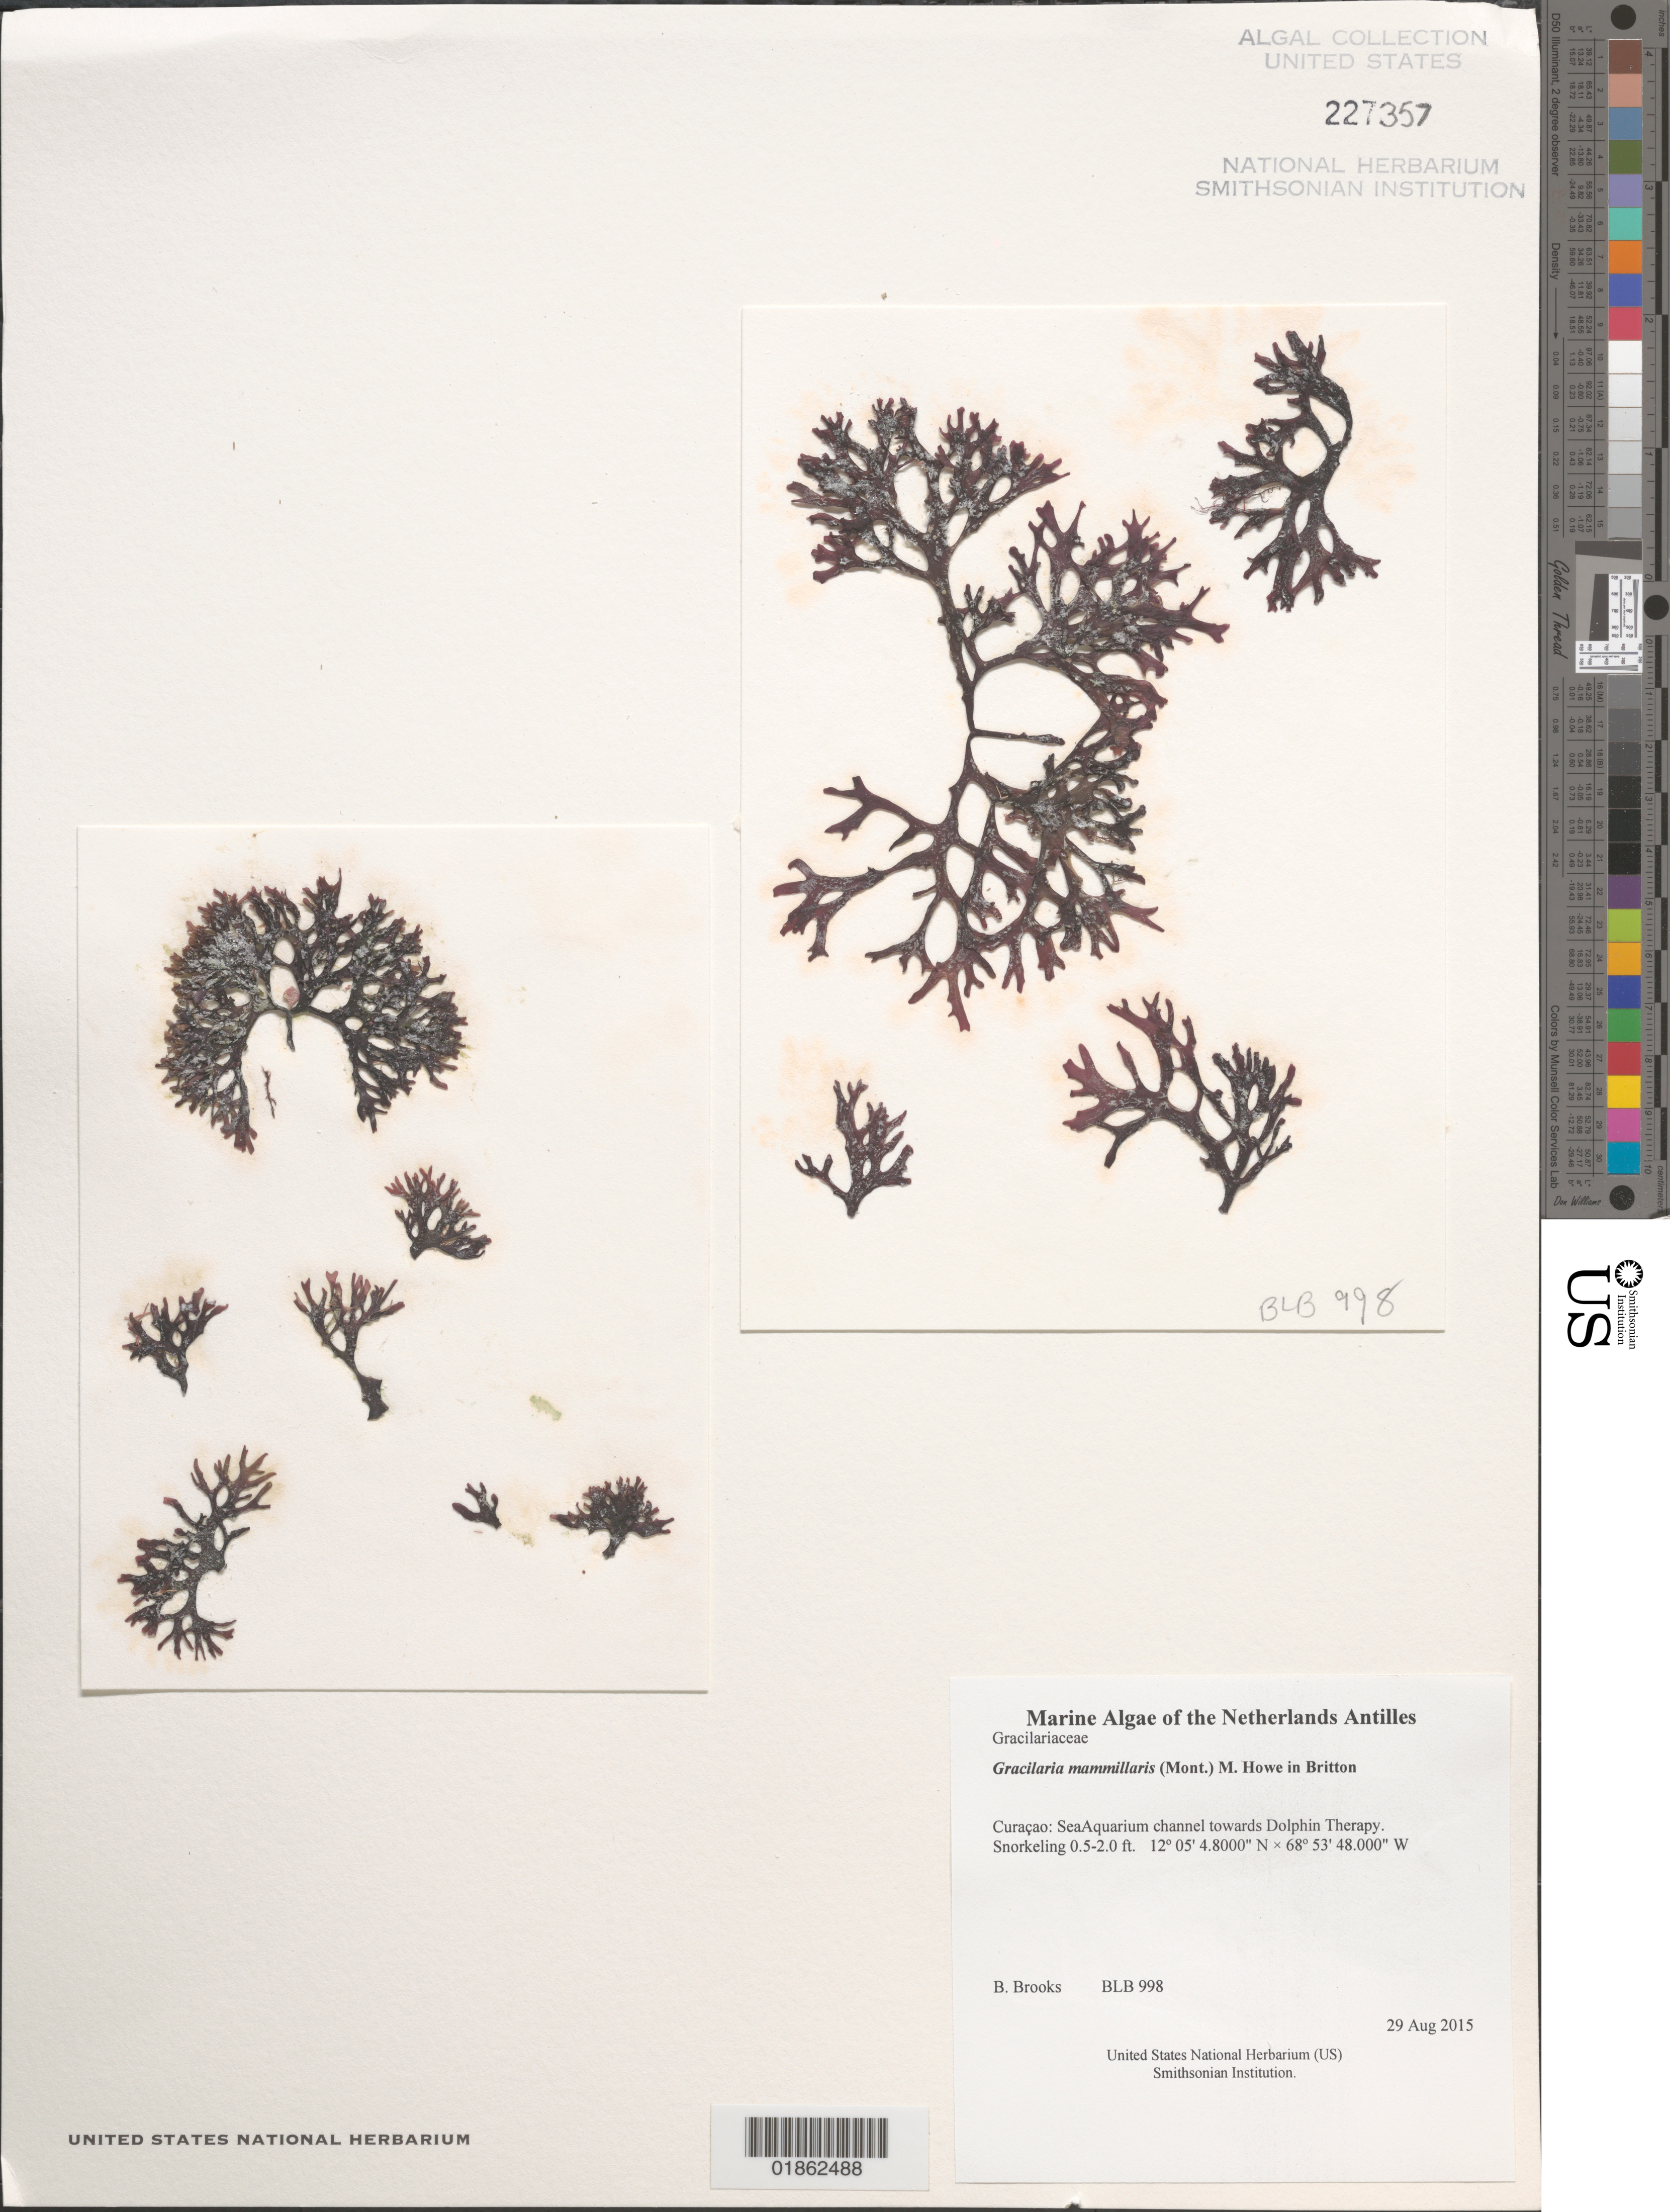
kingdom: Plantae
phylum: Rhodophyta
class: Florideophyceae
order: Gracilariales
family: Gracilariaceae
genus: Gracilaria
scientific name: Gracilaria mammillaris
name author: (Mont.) M. Howe in Britton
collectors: B. Brooks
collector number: BLB 998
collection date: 2015-08-29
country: Curaçao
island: Curaçao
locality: SeaAquarium channel towards Dolphin Therapy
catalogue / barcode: US 227357